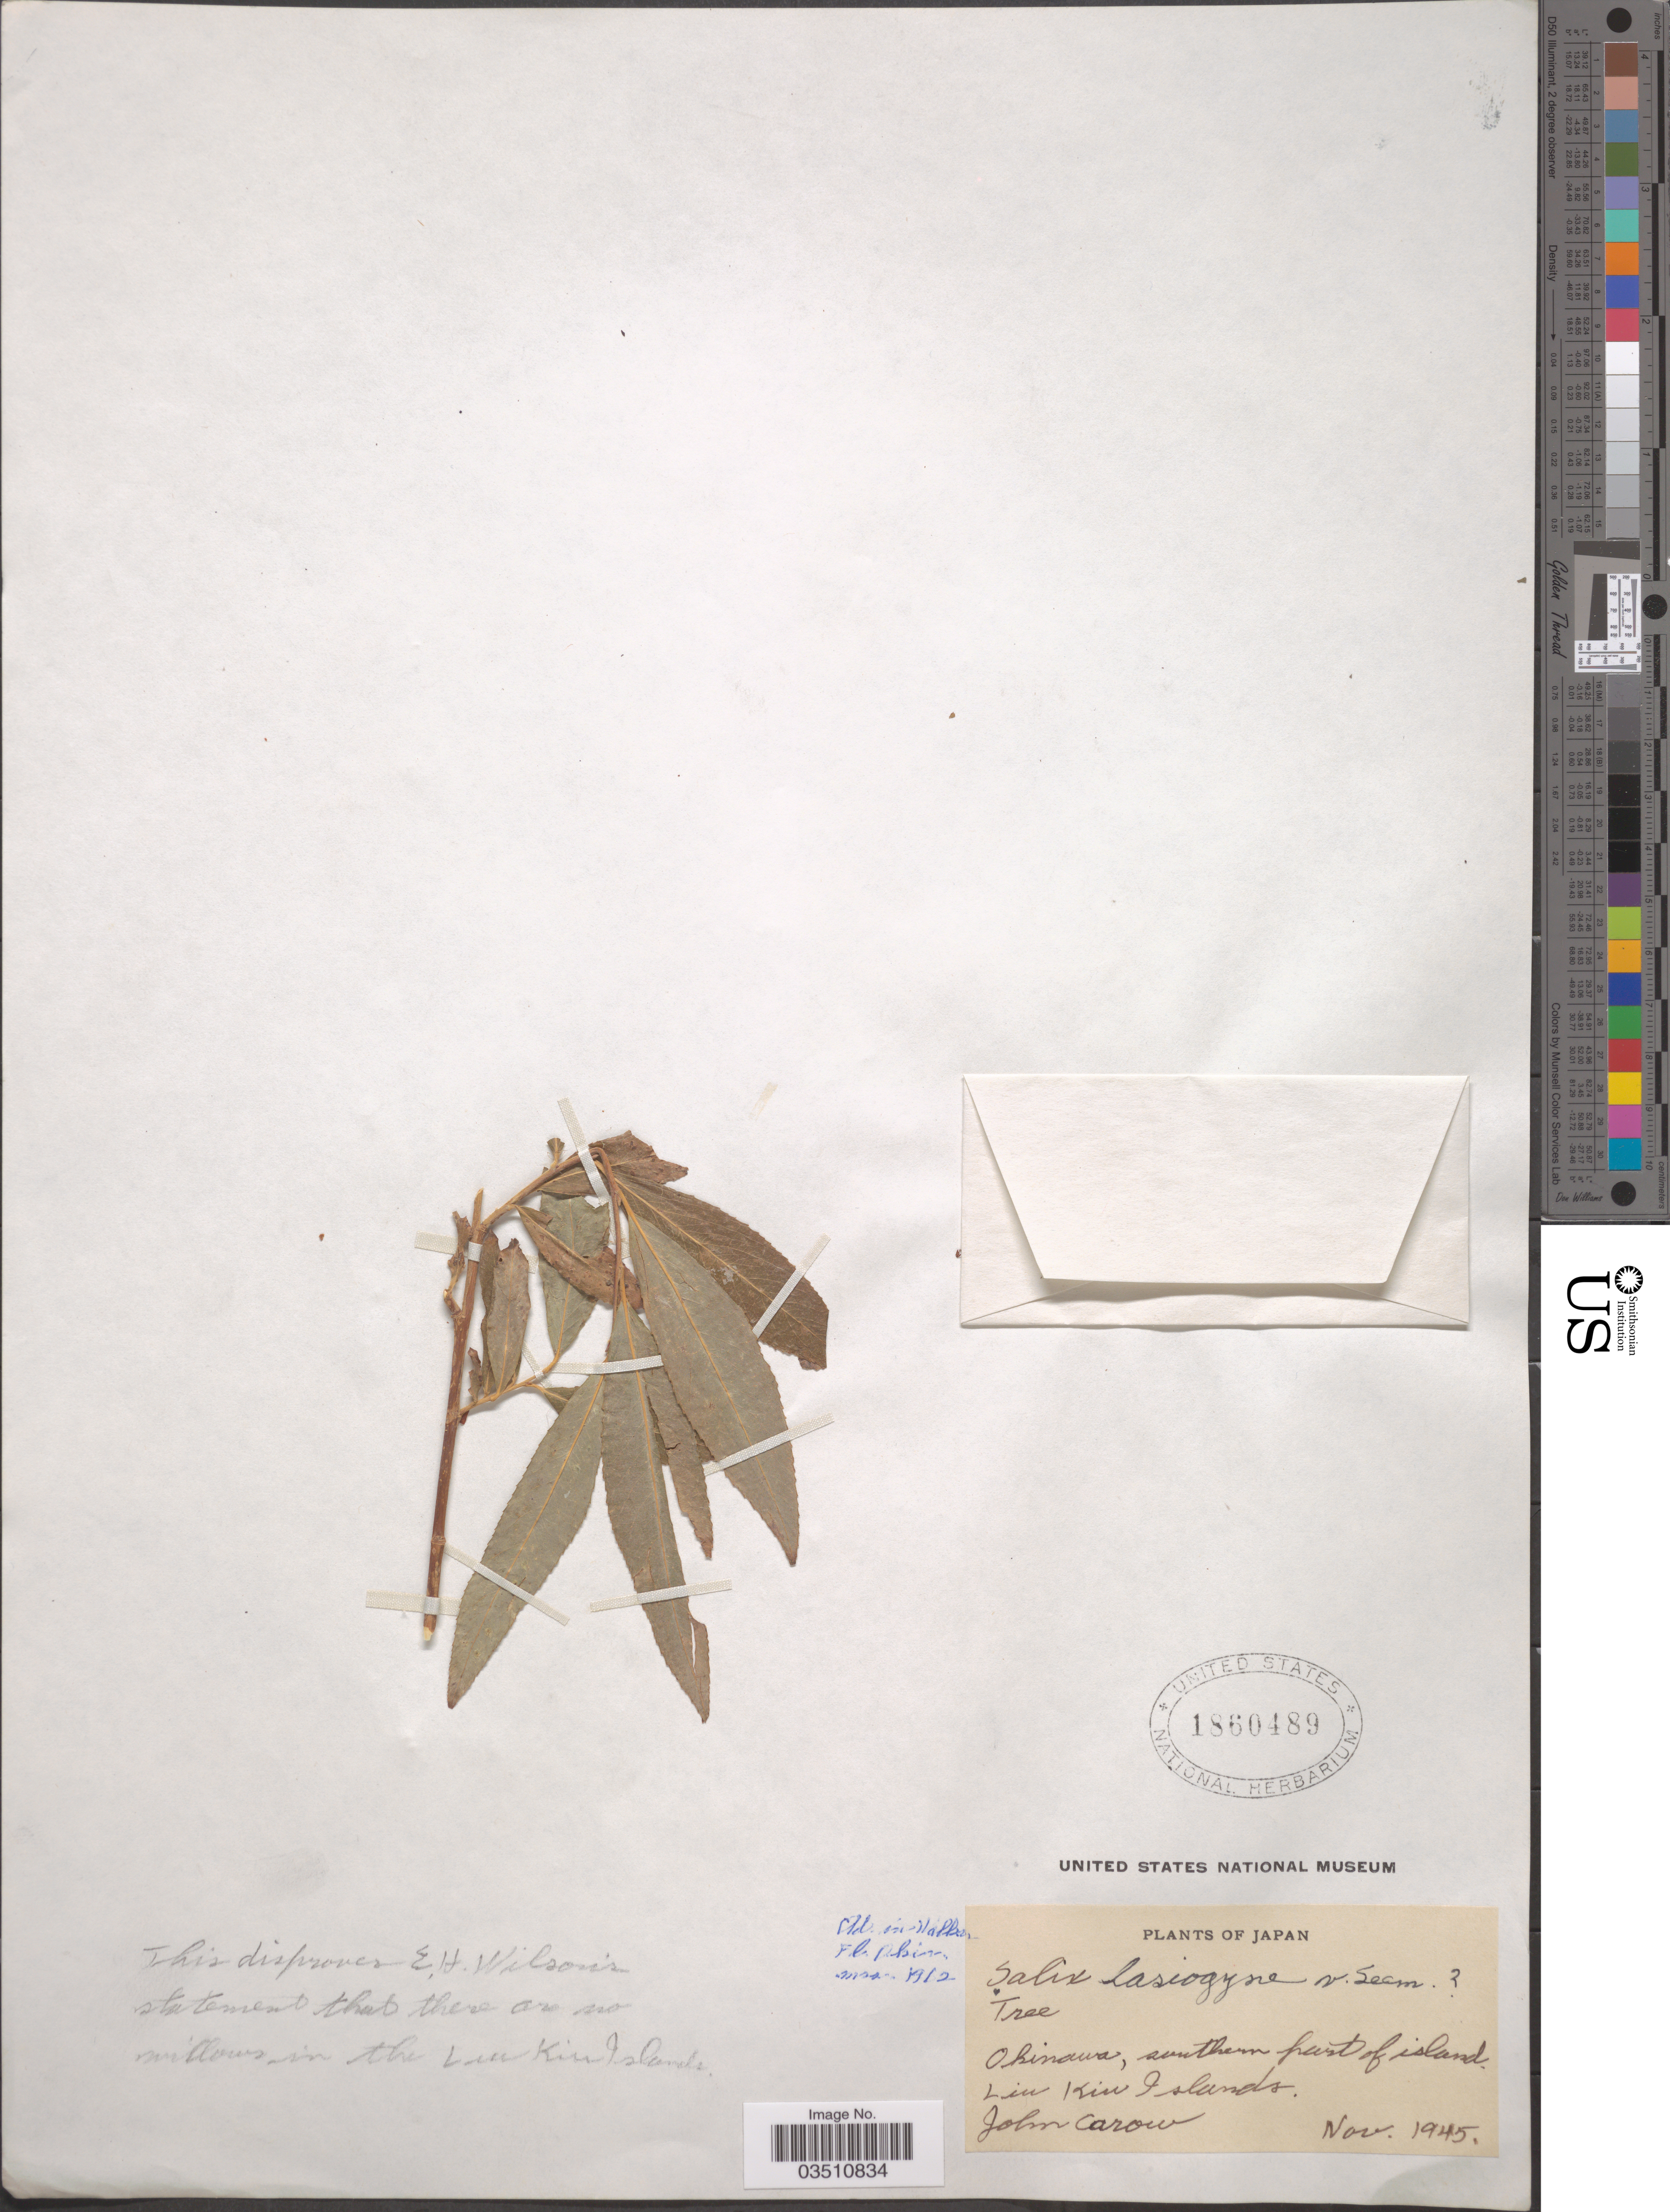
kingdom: Plantae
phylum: Tracheophyta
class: Magnoliopsida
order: Malpighiales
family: Salicaceae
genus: Salix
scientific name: Salix lasiogyne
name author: Seemen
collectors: J. Carow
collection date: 1945-11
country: Japan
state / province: Okinawa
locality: Southern part of island. Liu Kiu Islands.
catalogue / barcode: US 1860489